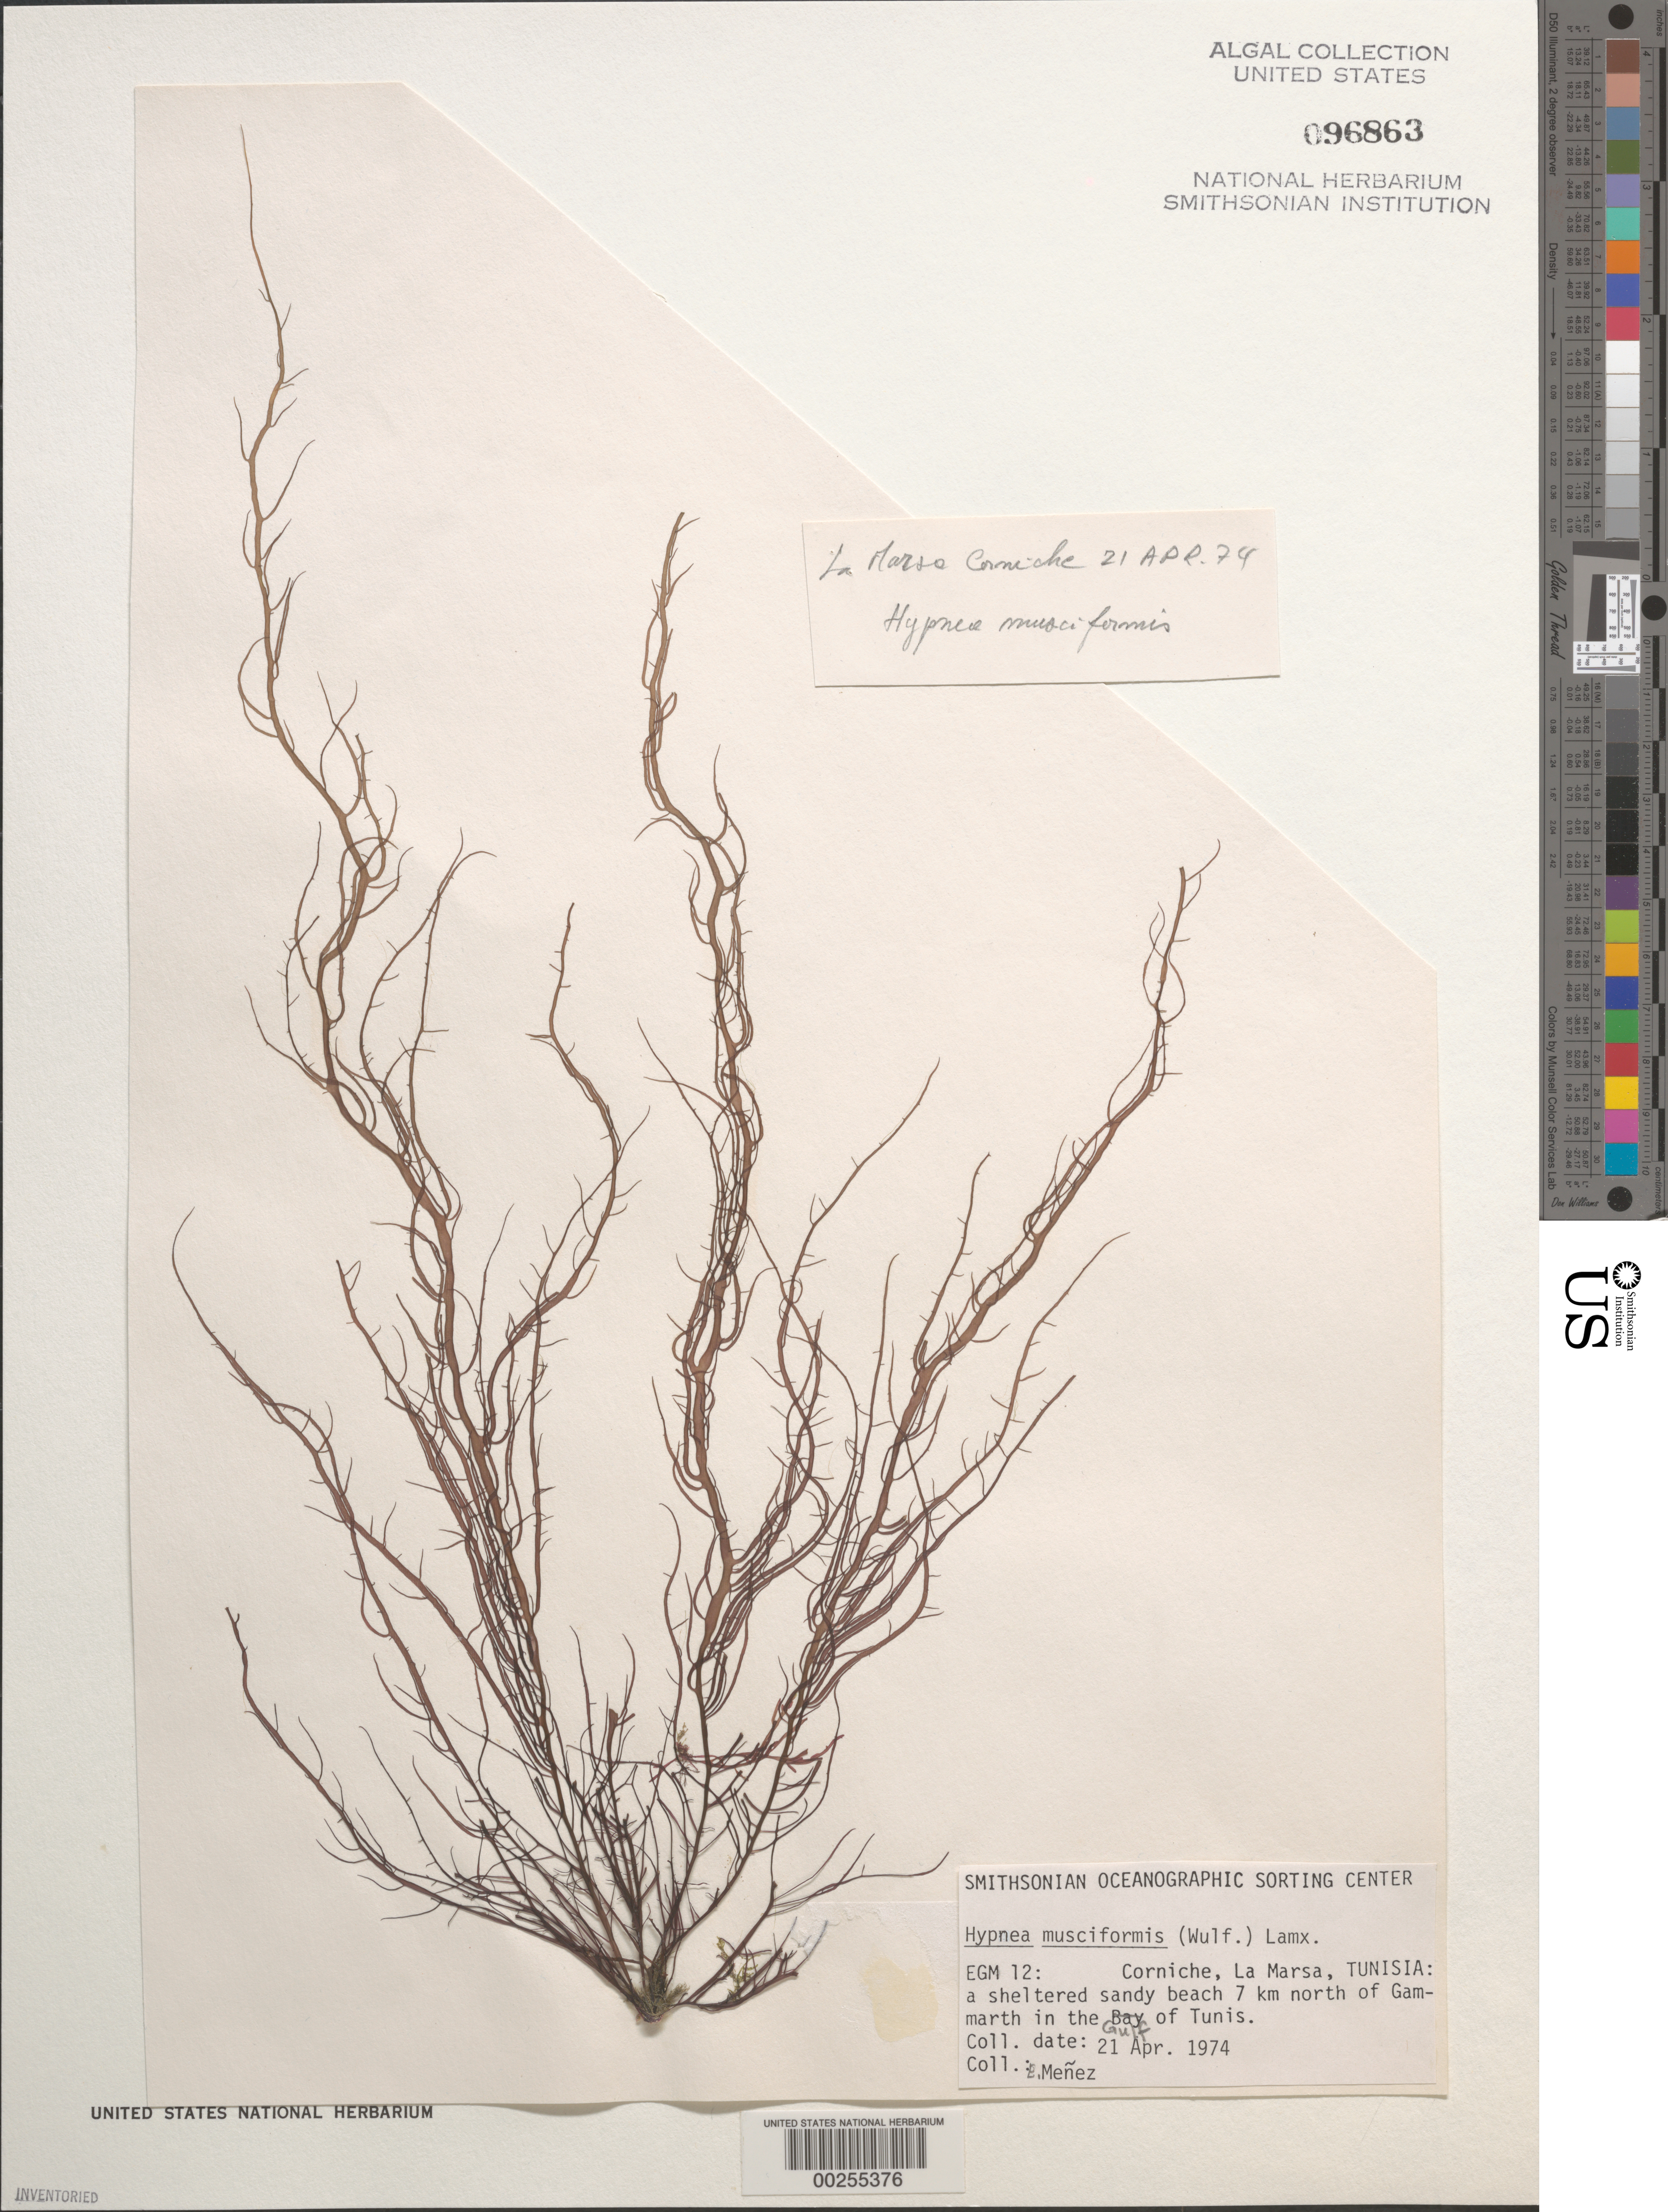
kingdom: Plantae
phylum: Rhodophyta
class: Florideophyceae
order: Gigartinales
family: Cystocloniaceae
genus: Hypnea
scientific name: Hypnea musciformis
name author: (Wulfen) J.V.Lamouroux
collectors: Meñez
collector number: EGM 12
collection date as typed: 21 Apr 1974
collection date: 1974-04-21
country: Tunisia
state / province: Tunis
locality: Corniche, la marsa, seven km north of gammarth, gulf of tunis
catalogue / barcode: US 96863